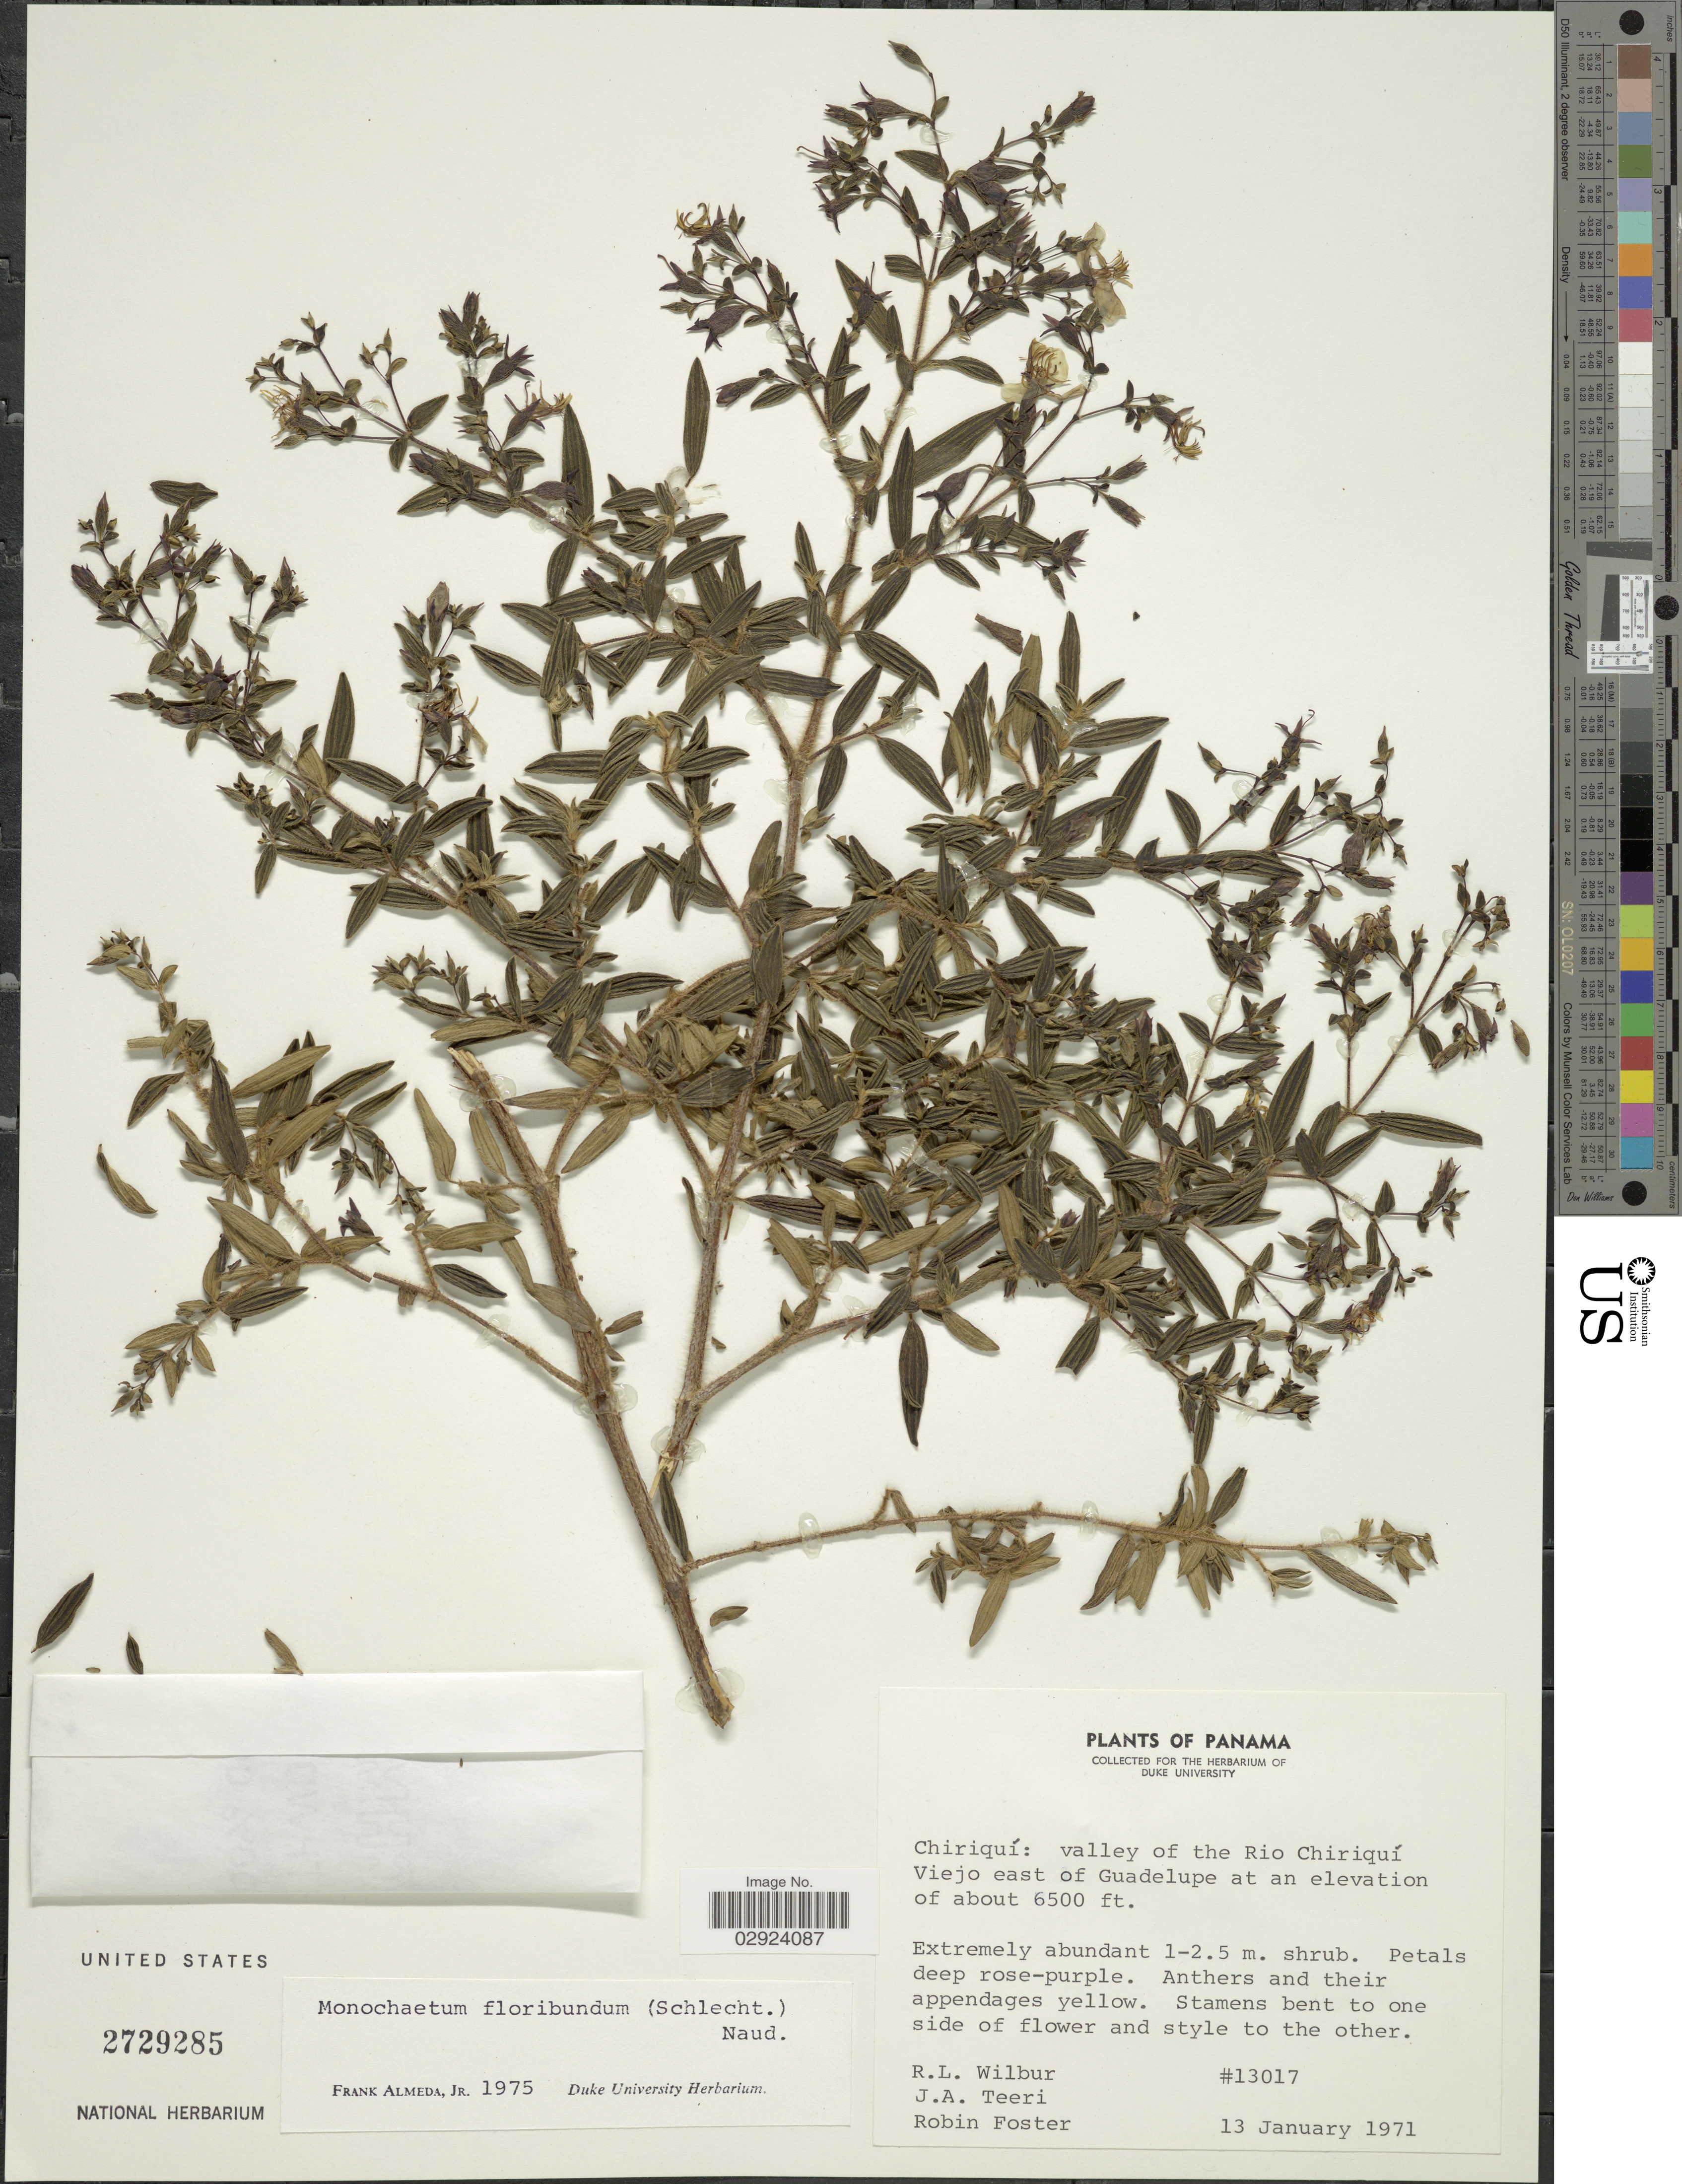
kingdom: Plantae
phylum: Tracheophyta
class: Magnoliopsida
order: Myrtales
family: Melastomataceae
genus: Monochaetum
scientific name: Monochaetum floribundum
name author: (Schltdl.) Naudin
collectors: R. L. Wilbur, J. Teeri & R. B. Foster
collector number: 13017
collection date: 1971-01-13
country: Panama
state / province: Chiriqui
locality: Valley of the Rio Chiriquí Viejo east of Guadelupe.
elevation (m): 1981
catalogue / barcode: US 2729285